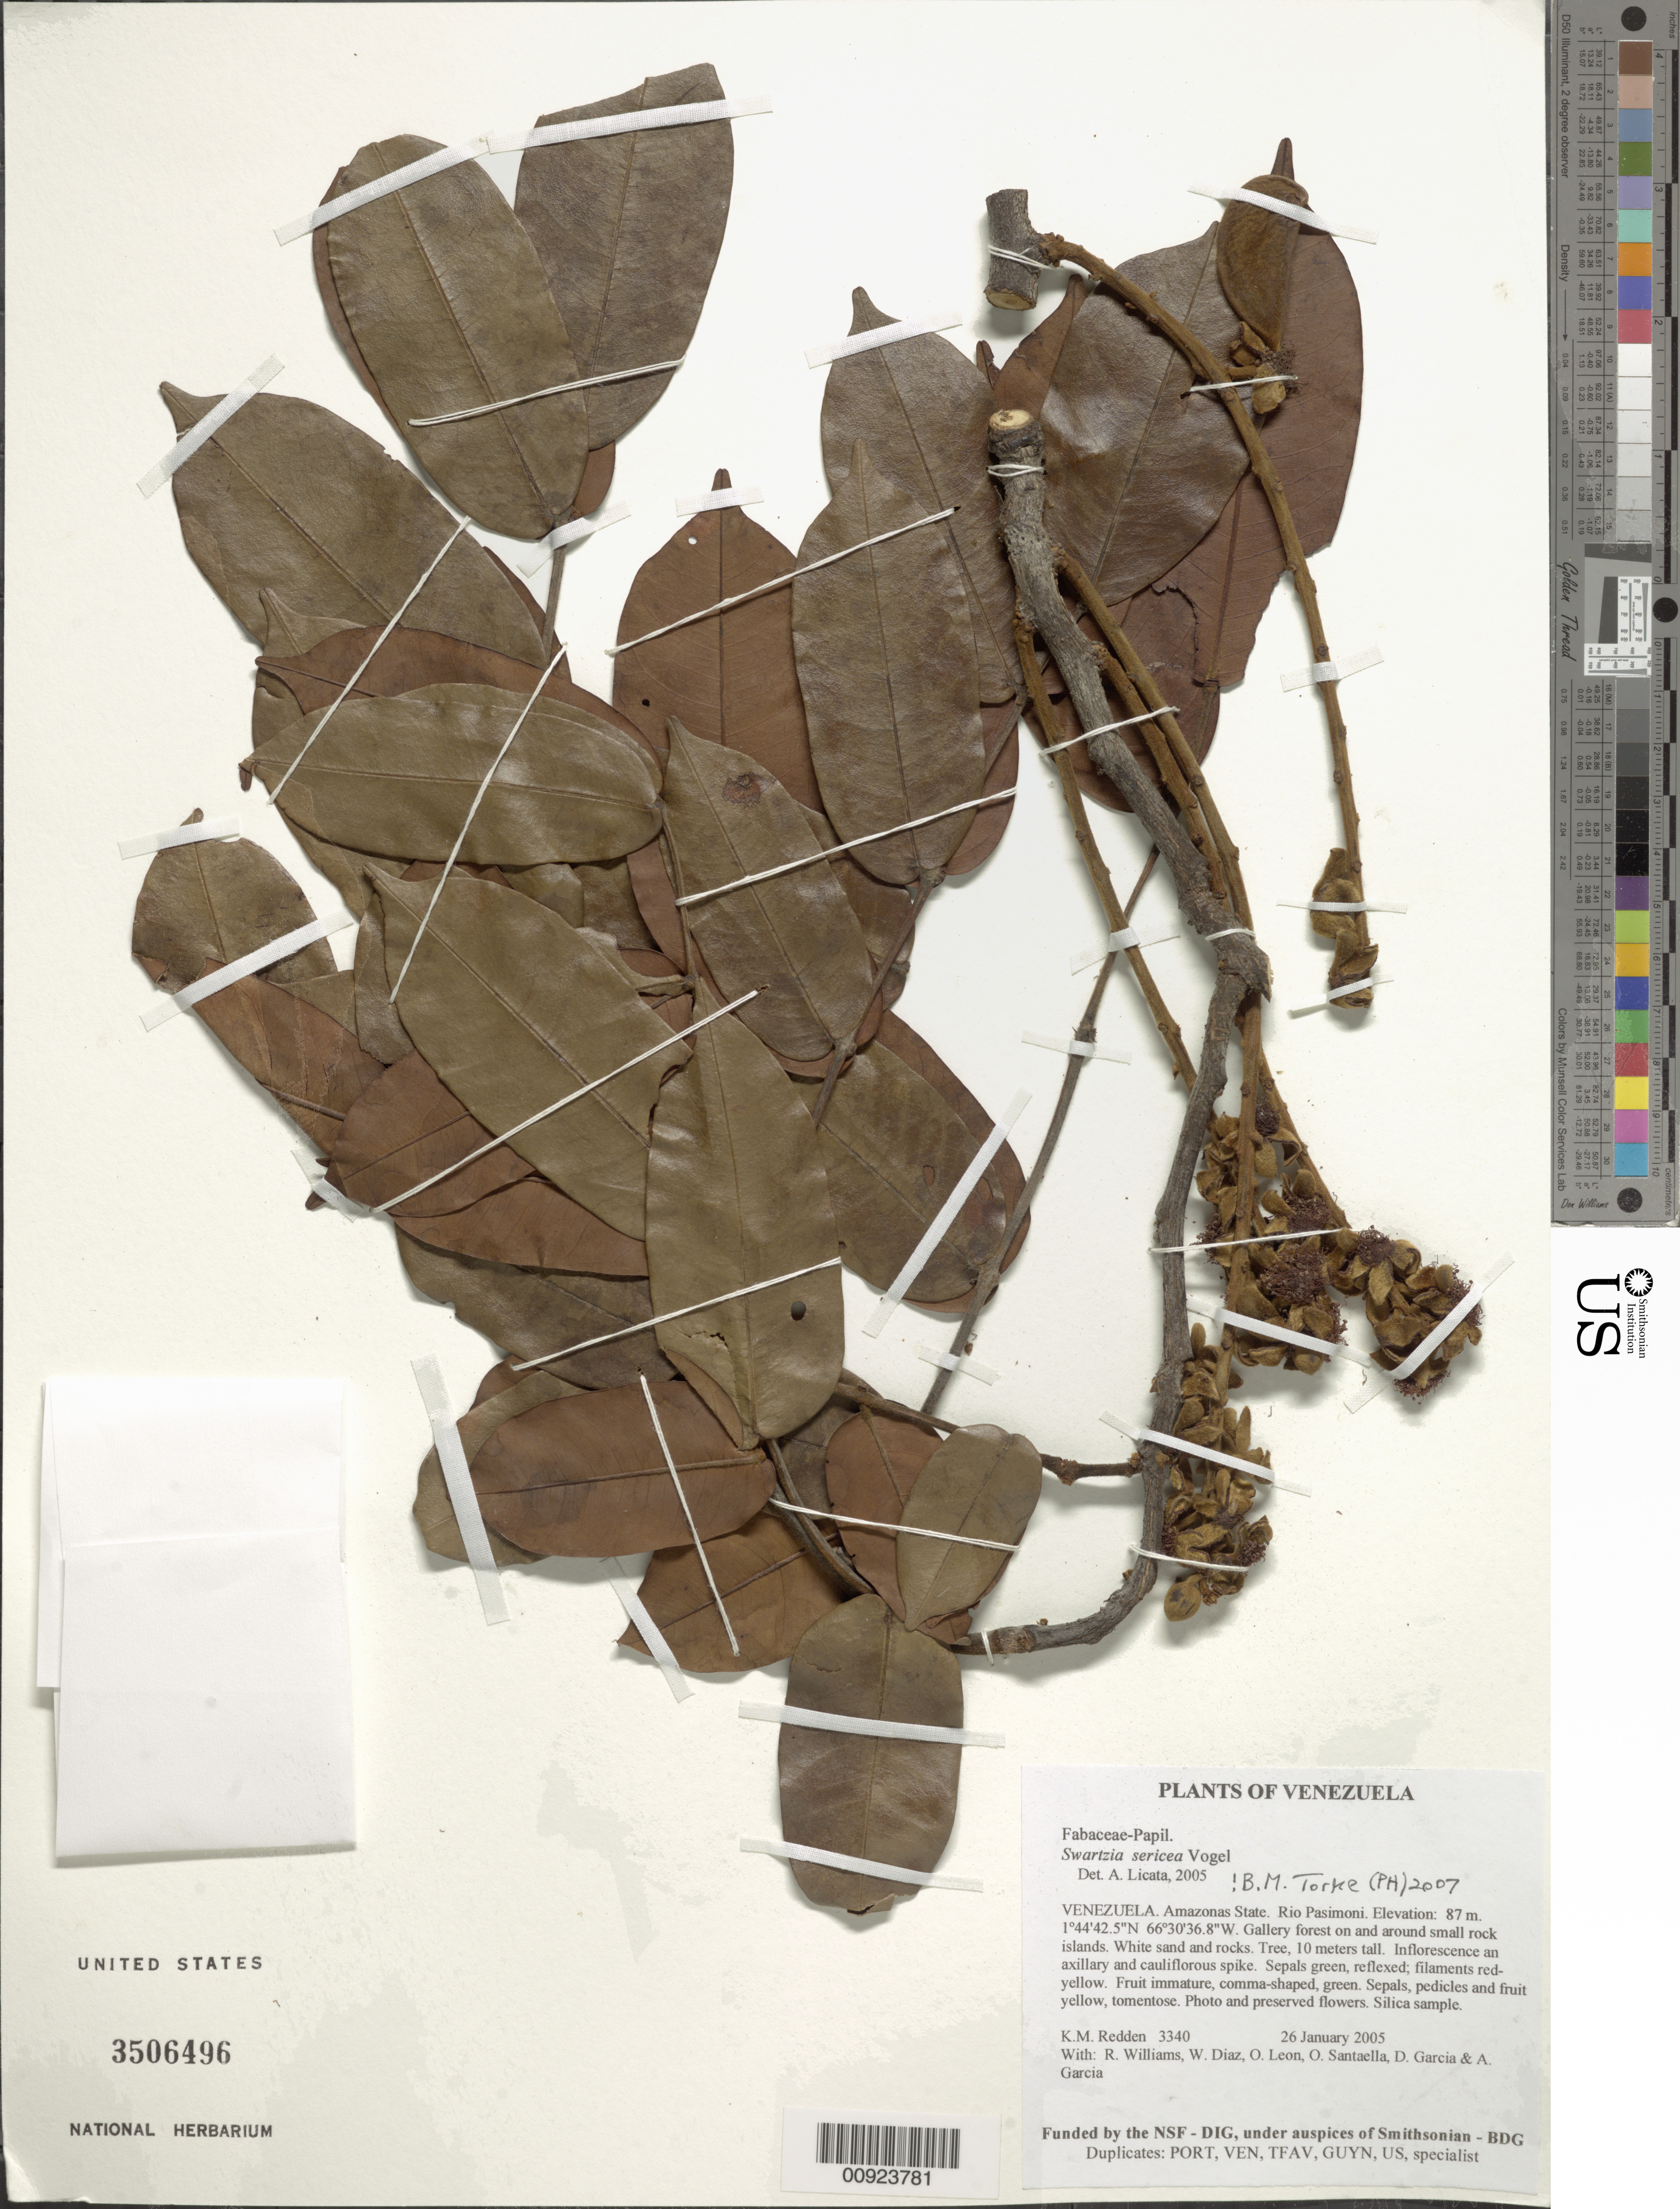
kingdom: Plantae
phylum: Tracheophyta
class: Magnoliopsida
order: Fabales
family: Fabaceae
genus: Swartzia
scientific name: Swartzia sericea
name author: Vogel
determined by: Licata, A., (PORT), Univ. Nac. Exp. de los Llanos Ezequiel Zamora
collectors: K. M. Redden, R. Williams, W. Díaz P., O. León, O. Santaella, D. Garcia & A. Garcia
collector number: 3340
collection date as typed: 26 January 2005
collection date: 2005-01-26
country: Venezuela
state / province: Amazonas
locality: Rio Pasimoni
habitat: Gallery forest on and around small rock islands. White sand and rocks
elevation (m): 87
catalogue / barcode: US 3506496